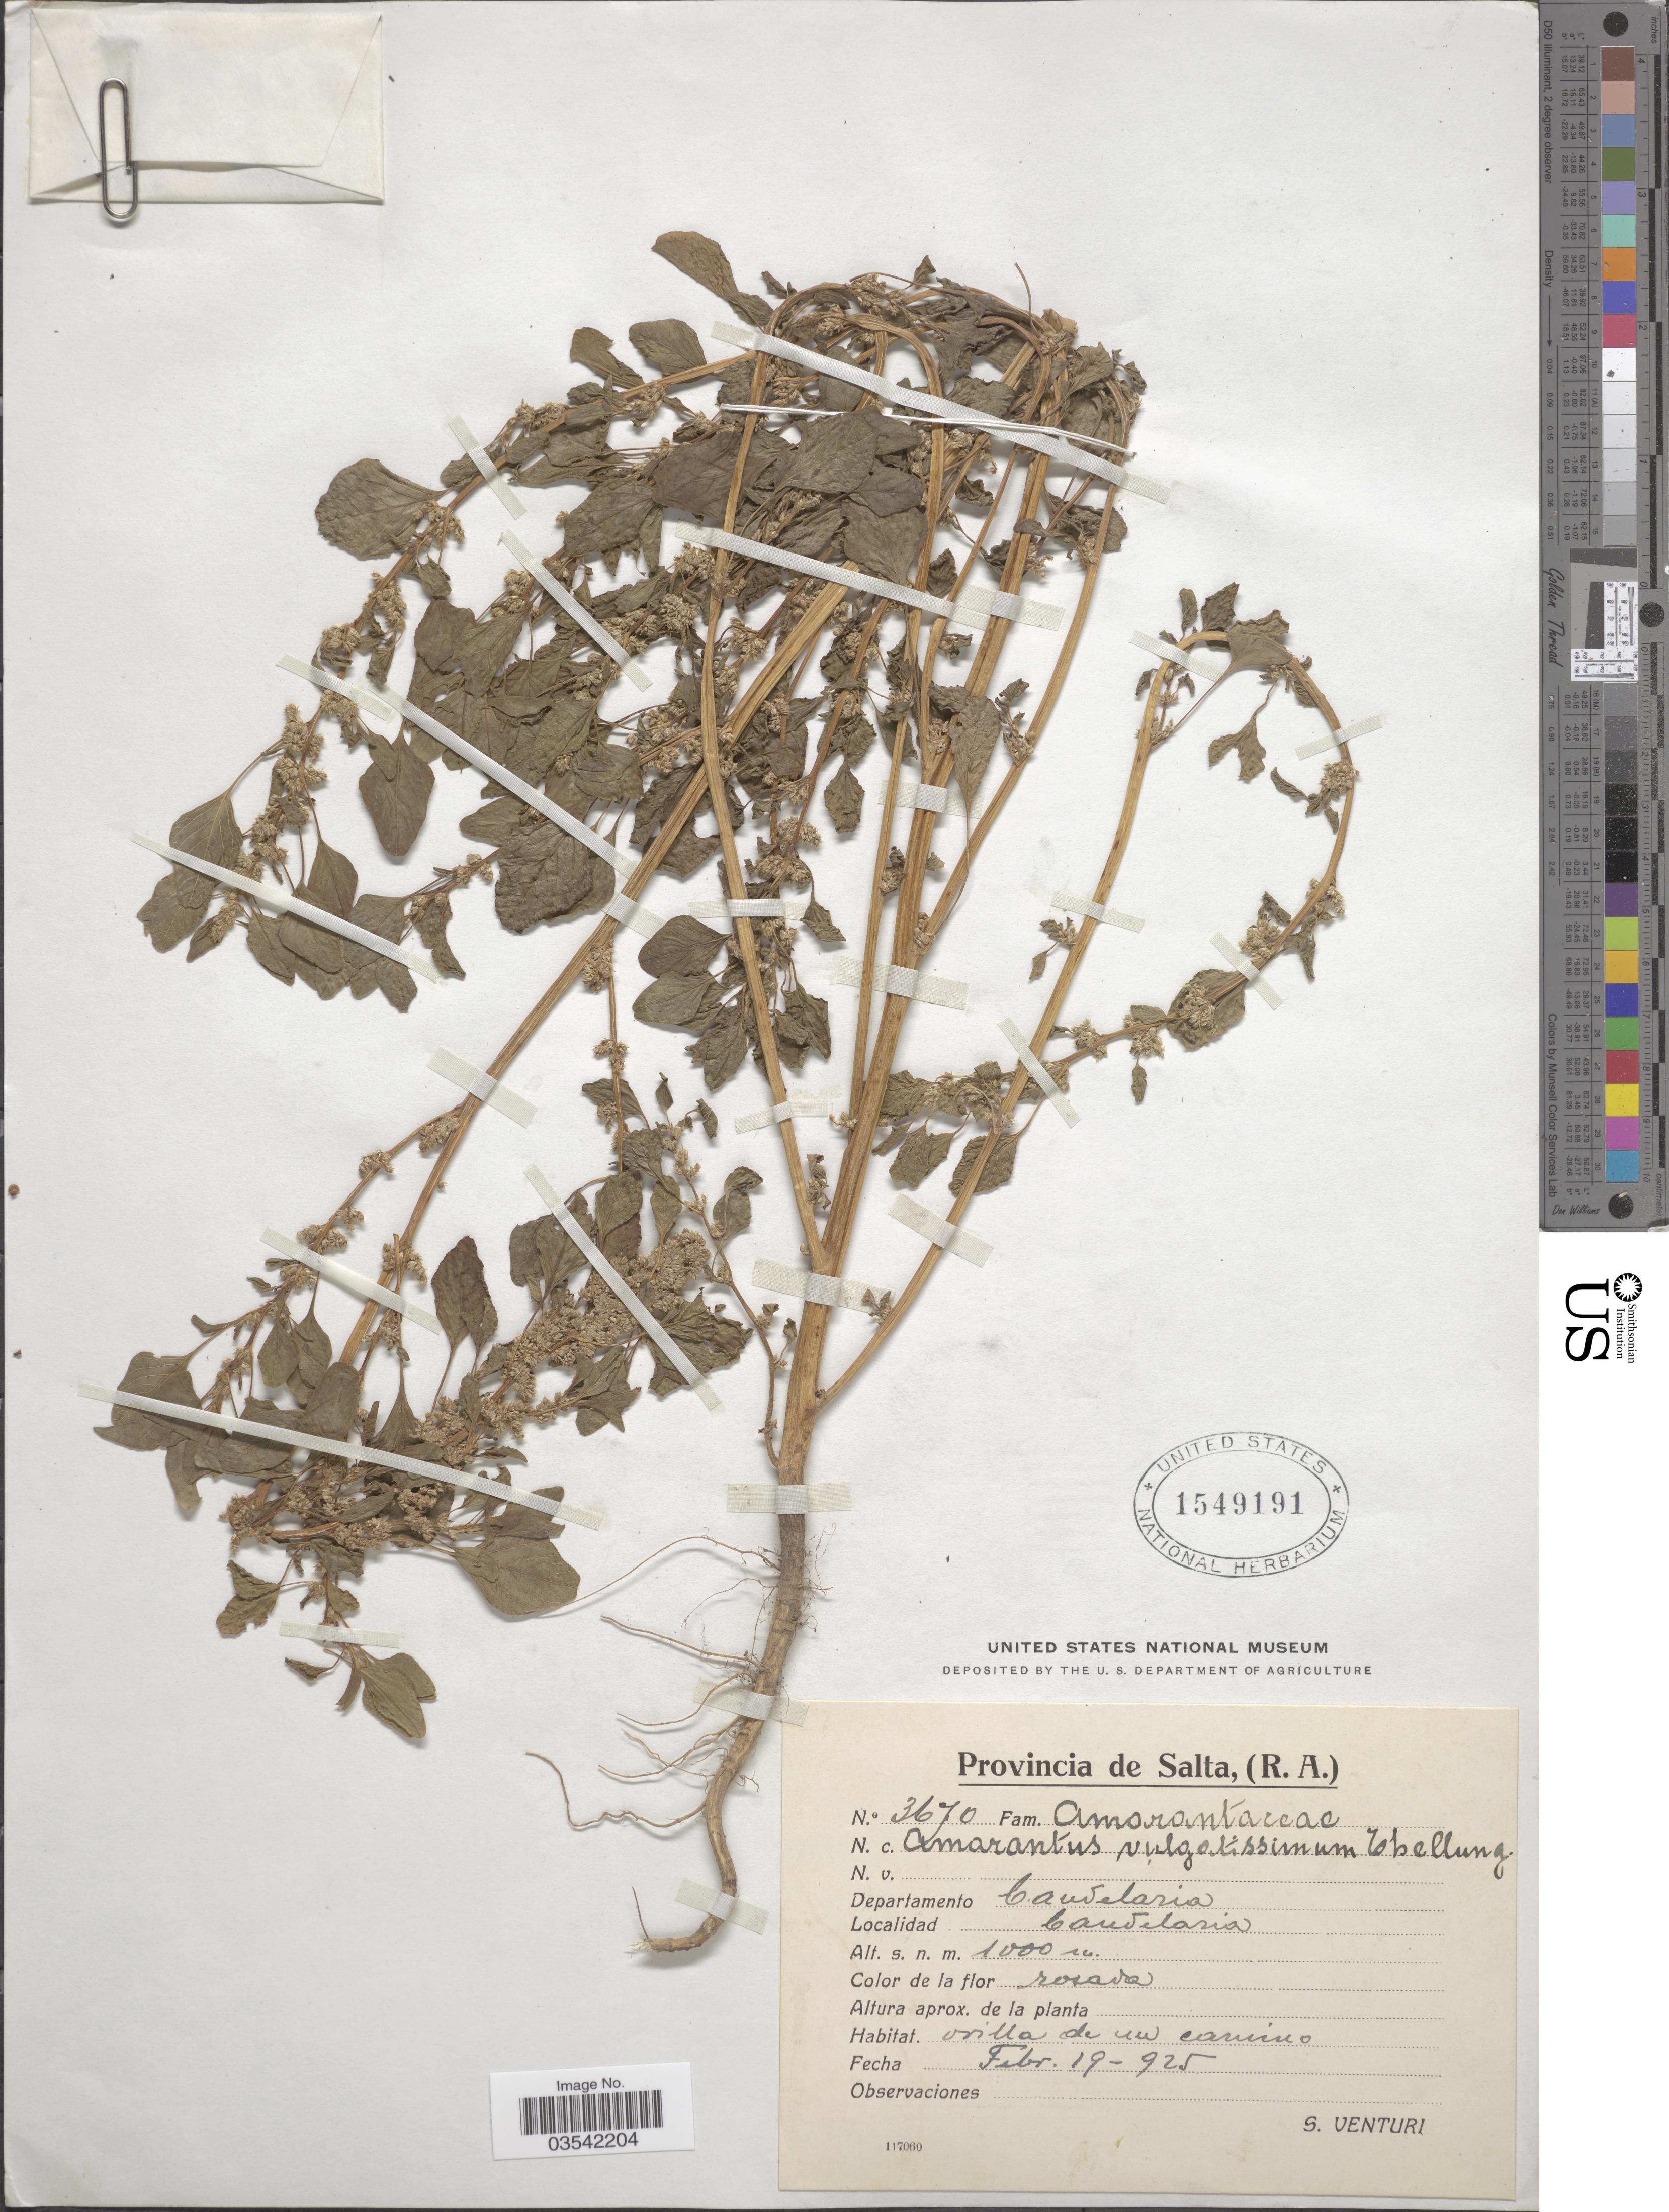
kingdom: Plantae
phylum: Tracheophyta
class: Magnoliopsida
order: Caryophyllales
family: Amaranthaceae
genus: Amaranthus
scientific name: Amaranthus vulgatissimus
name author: Speg.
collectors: S. Venturi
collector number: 3670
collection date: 1925-02-19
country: Argentina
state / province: Salta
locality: Departmento Candelaria. Candelaria.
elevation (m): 1000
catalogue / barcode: US 1549191